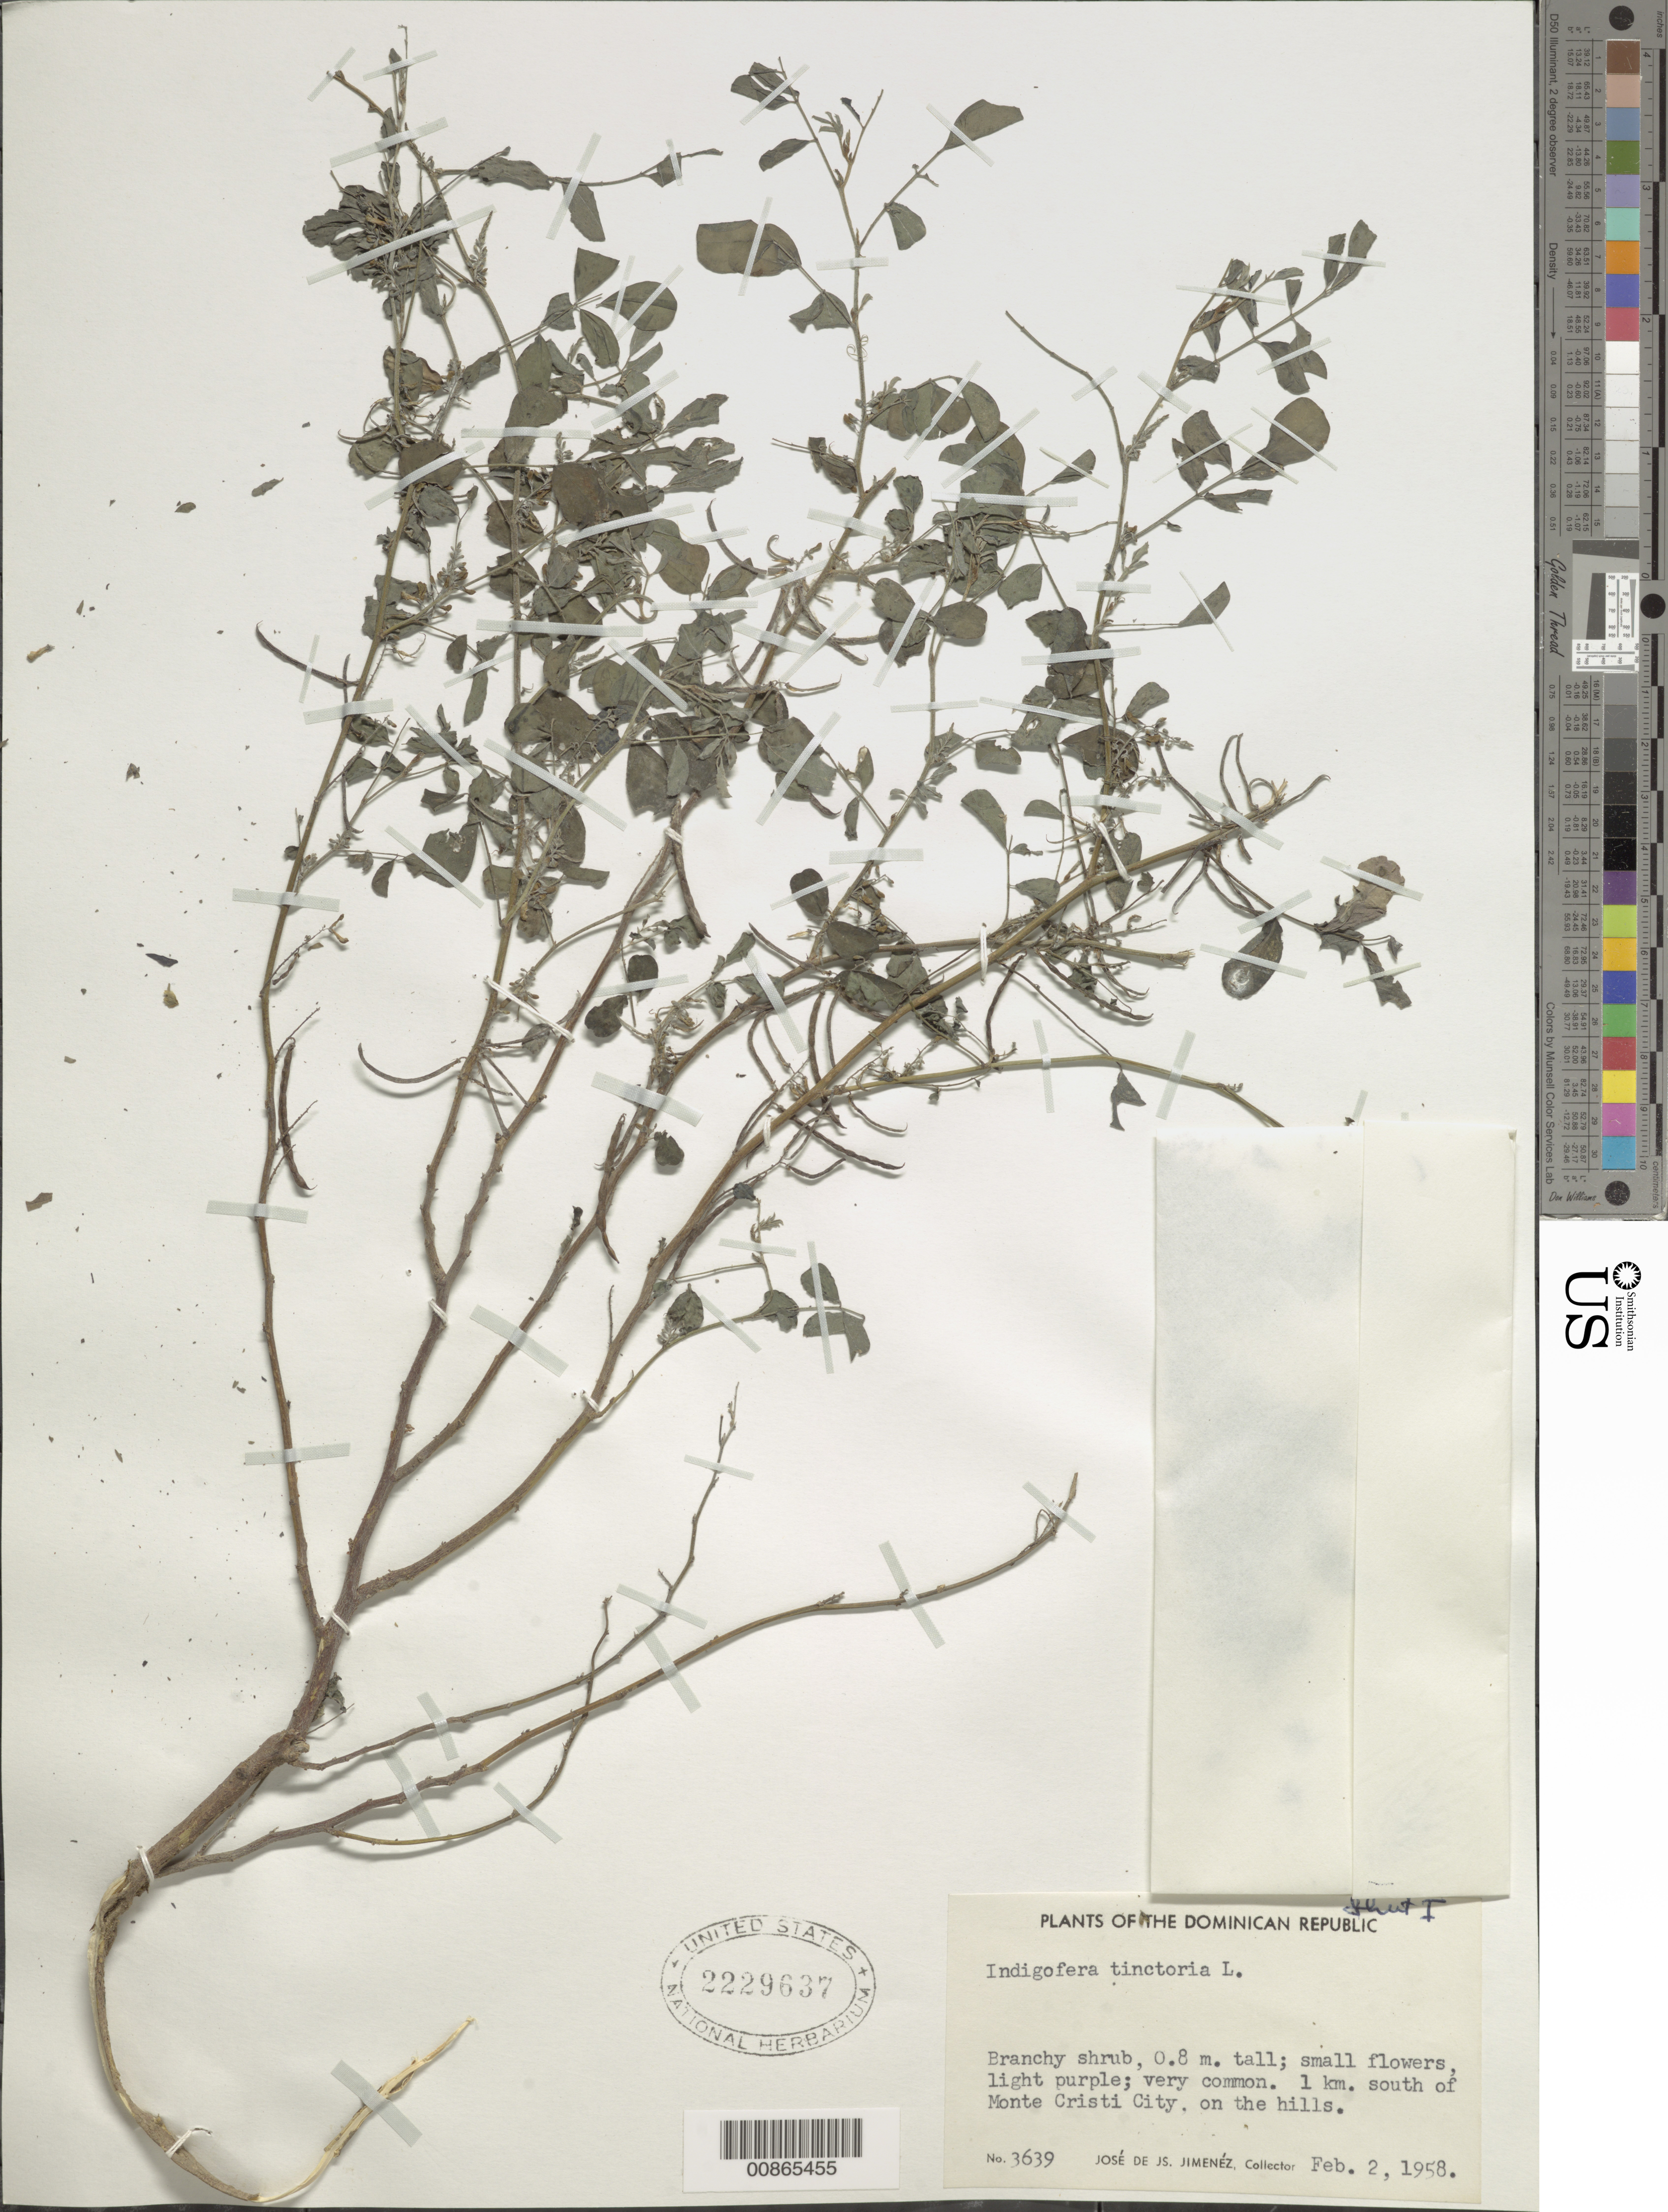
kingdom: Plantae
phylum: Tracheophyta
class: Magnoliopsida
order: Fabales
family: Fabaceae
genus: Indigofera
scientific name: Indigofera tinctoria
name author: L.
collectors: J. J. Jiménez Almonte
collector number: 3639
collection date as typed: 02 Feb 1958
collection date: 1958-02-02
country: Dominican Republic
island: Hispaniola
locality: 1 km south of Monte Cristi.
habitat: On the hills.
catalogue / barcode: US 2229637